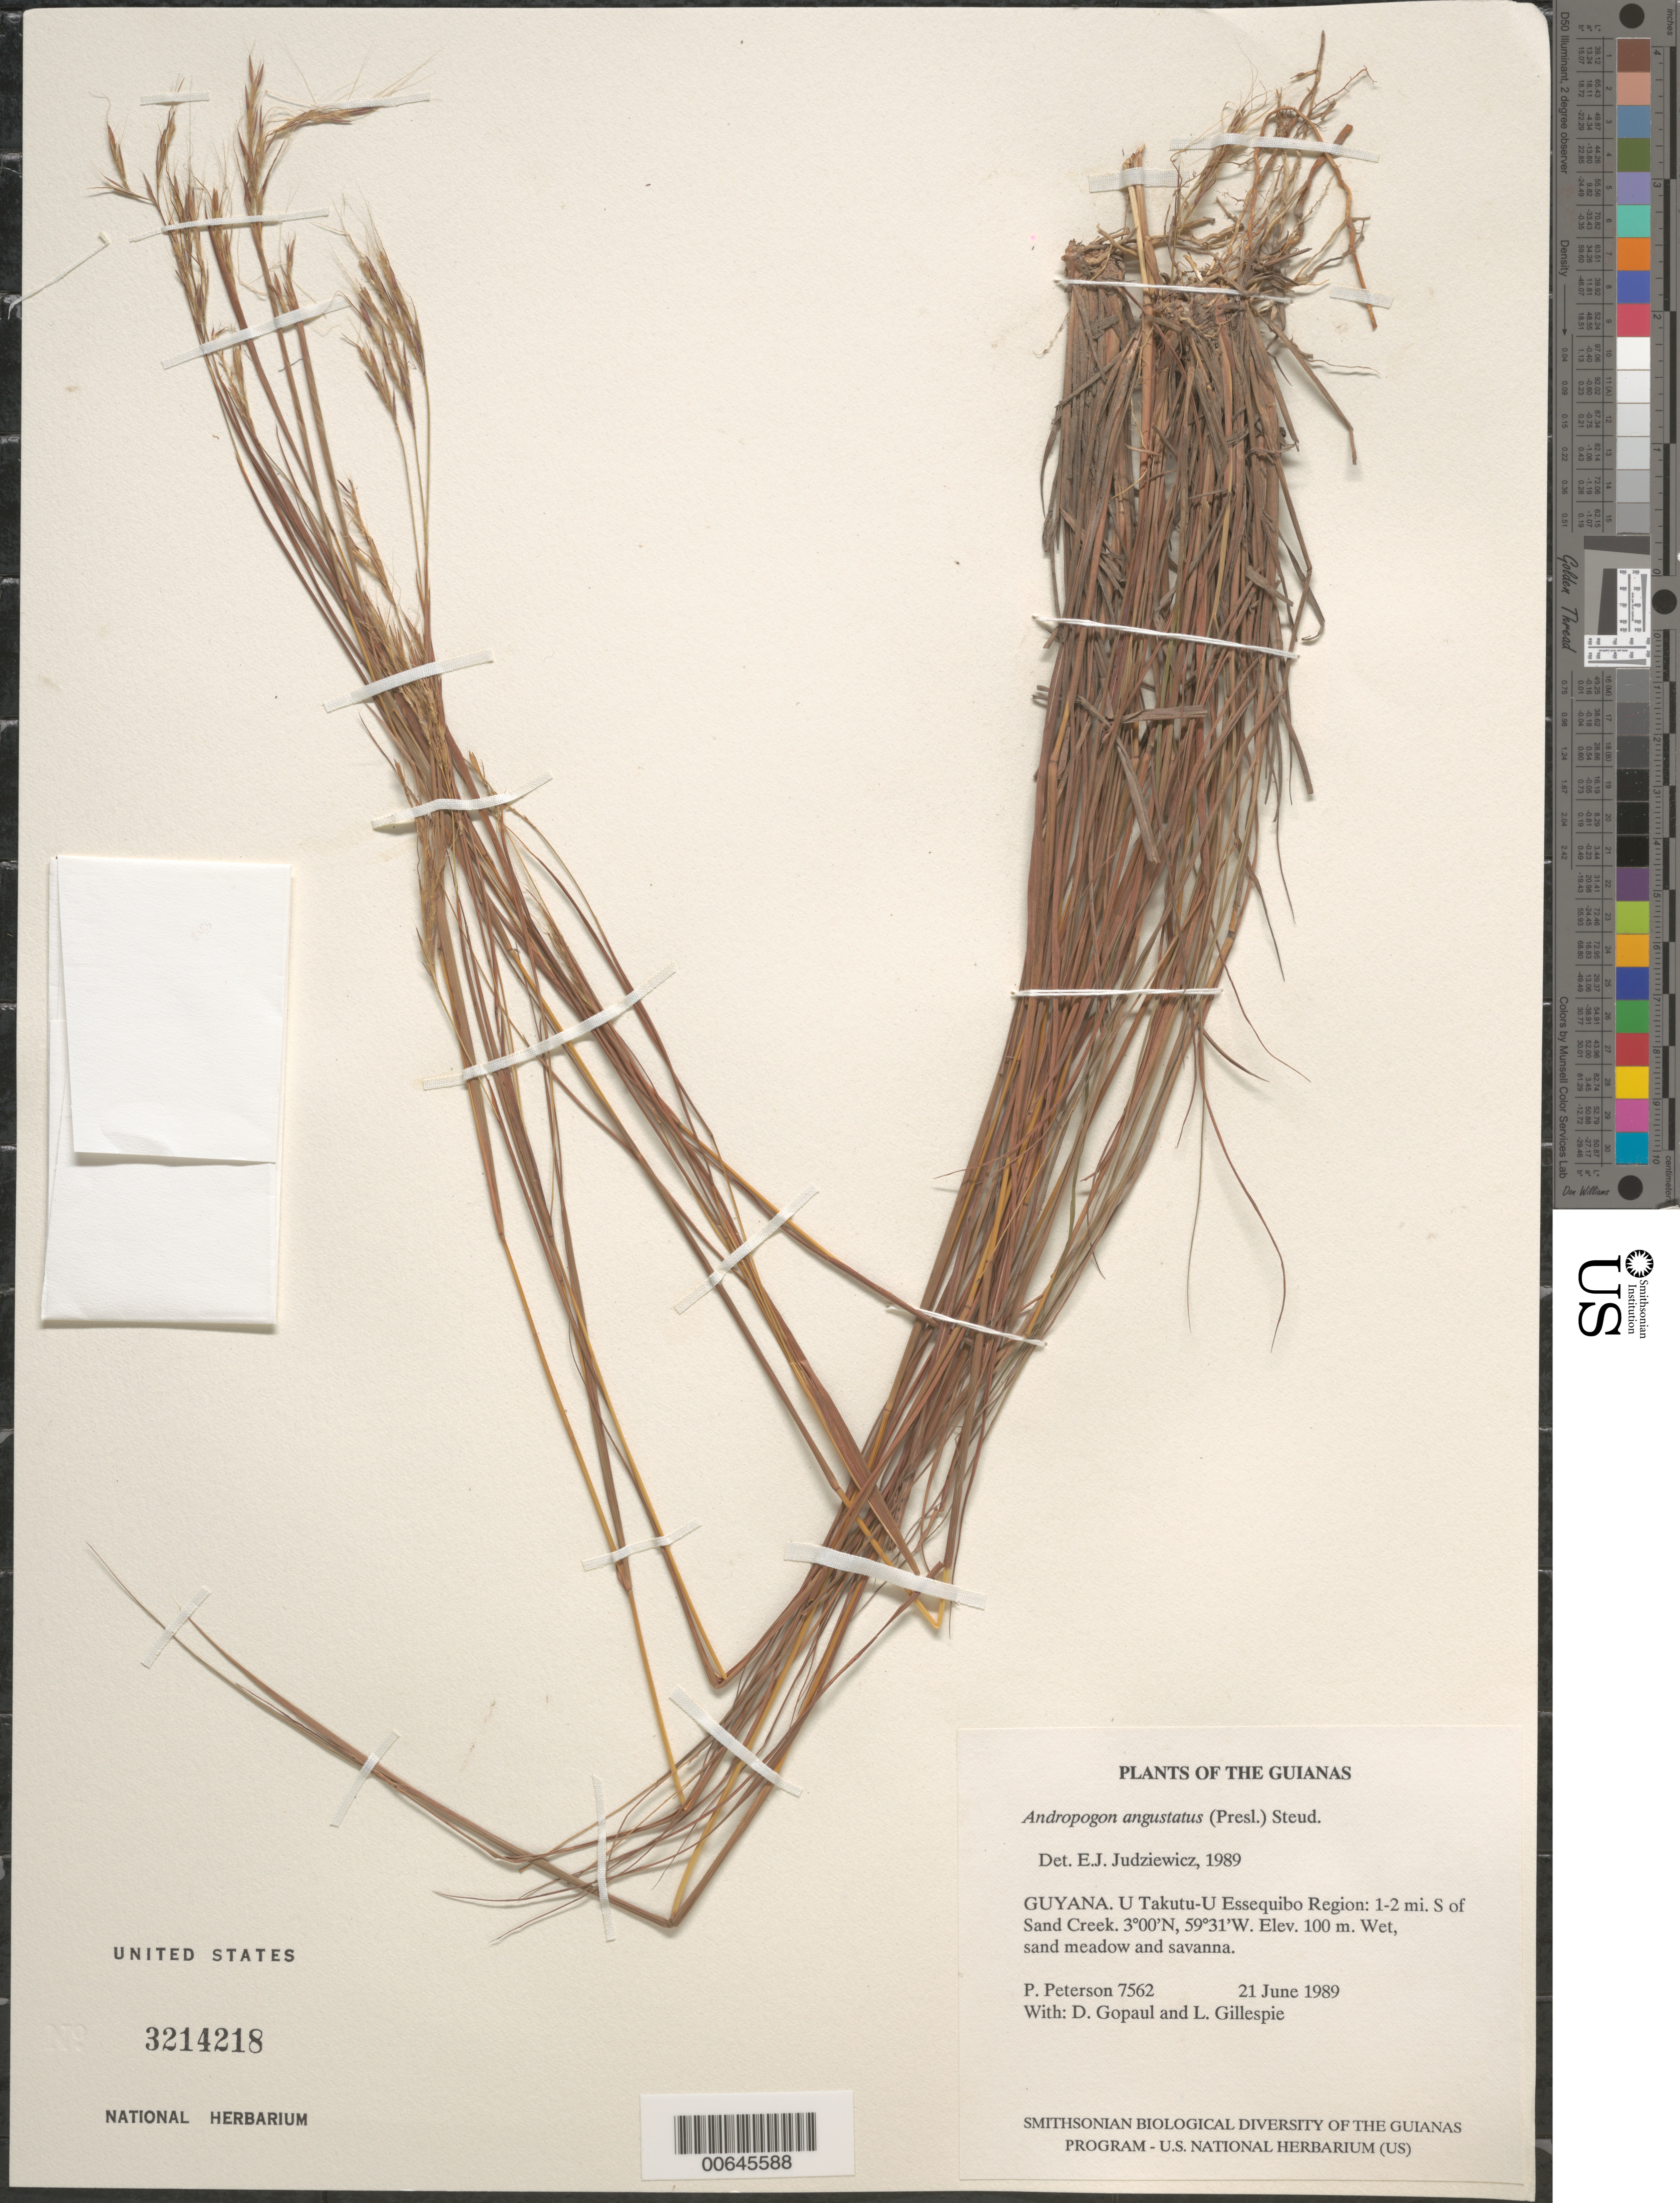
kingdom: Plantae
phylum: Tracheophyta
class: Liliopsida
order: Poales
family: Poaceae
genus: Andropogon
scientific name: Andropogon angustatus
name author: (J. Presl) Steud.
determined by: Judziewicz, E. J.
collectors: P. M. Peterson, D. Gopaul & L. J. Gillespie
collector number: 7562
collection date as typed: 21 June 1989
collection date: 1989-06-21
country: Guyana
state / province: U. Takutu-U. Essequibo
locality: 1-2 mi. S of Sand Creek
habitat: Wet, sand meadow and savanna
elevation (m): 100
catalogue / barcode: US 3214218